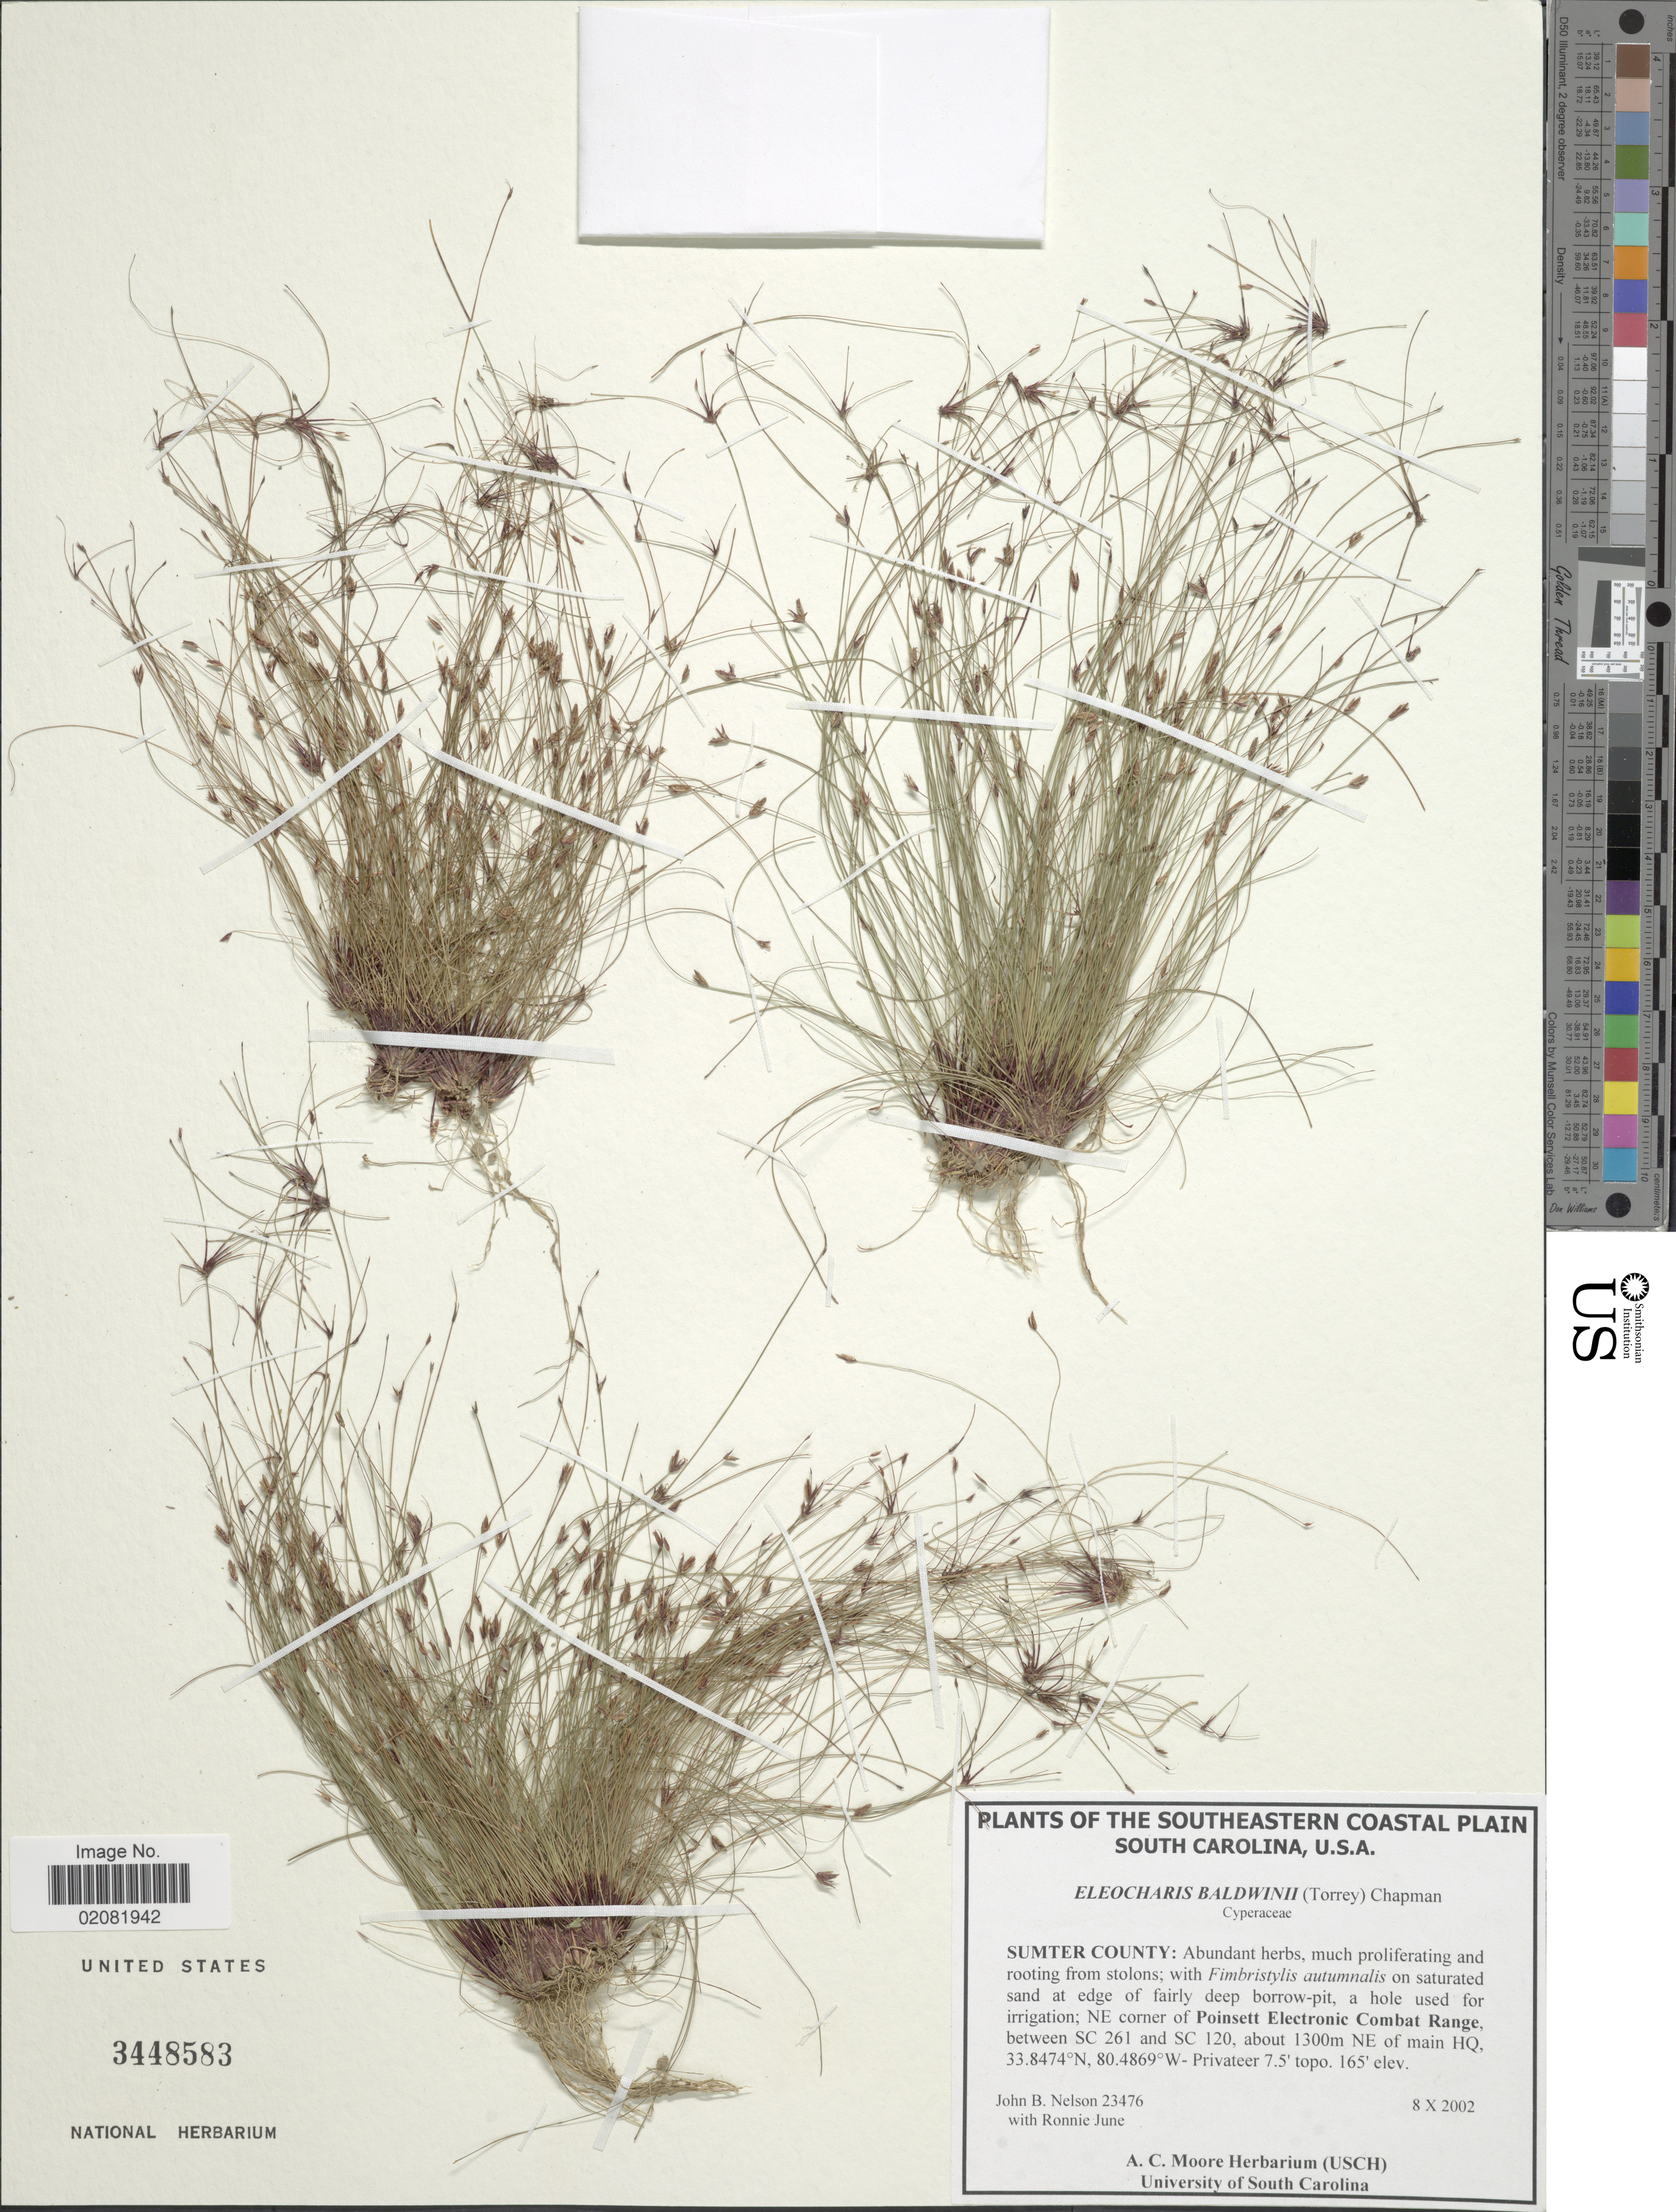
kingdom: Plantae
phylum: Tracheophyta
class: Liliopsida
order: Poales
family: Cyperaceae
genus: Eleocharis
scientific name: Eleocharis baldwinii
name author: (Torr.) Chapm.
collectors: J. B. Nelson & R. June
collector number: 23476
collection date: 2002-10-08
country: United States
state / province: South Carolina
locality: Southeastern Costal Plain, Sumter County; NE corner of Poinsett Electronic Combat Range, between SC 261 and SC 120, about 1300 NE of Main HQ. Privateer 7.5' topo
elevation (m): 50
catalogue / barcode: US 3448583